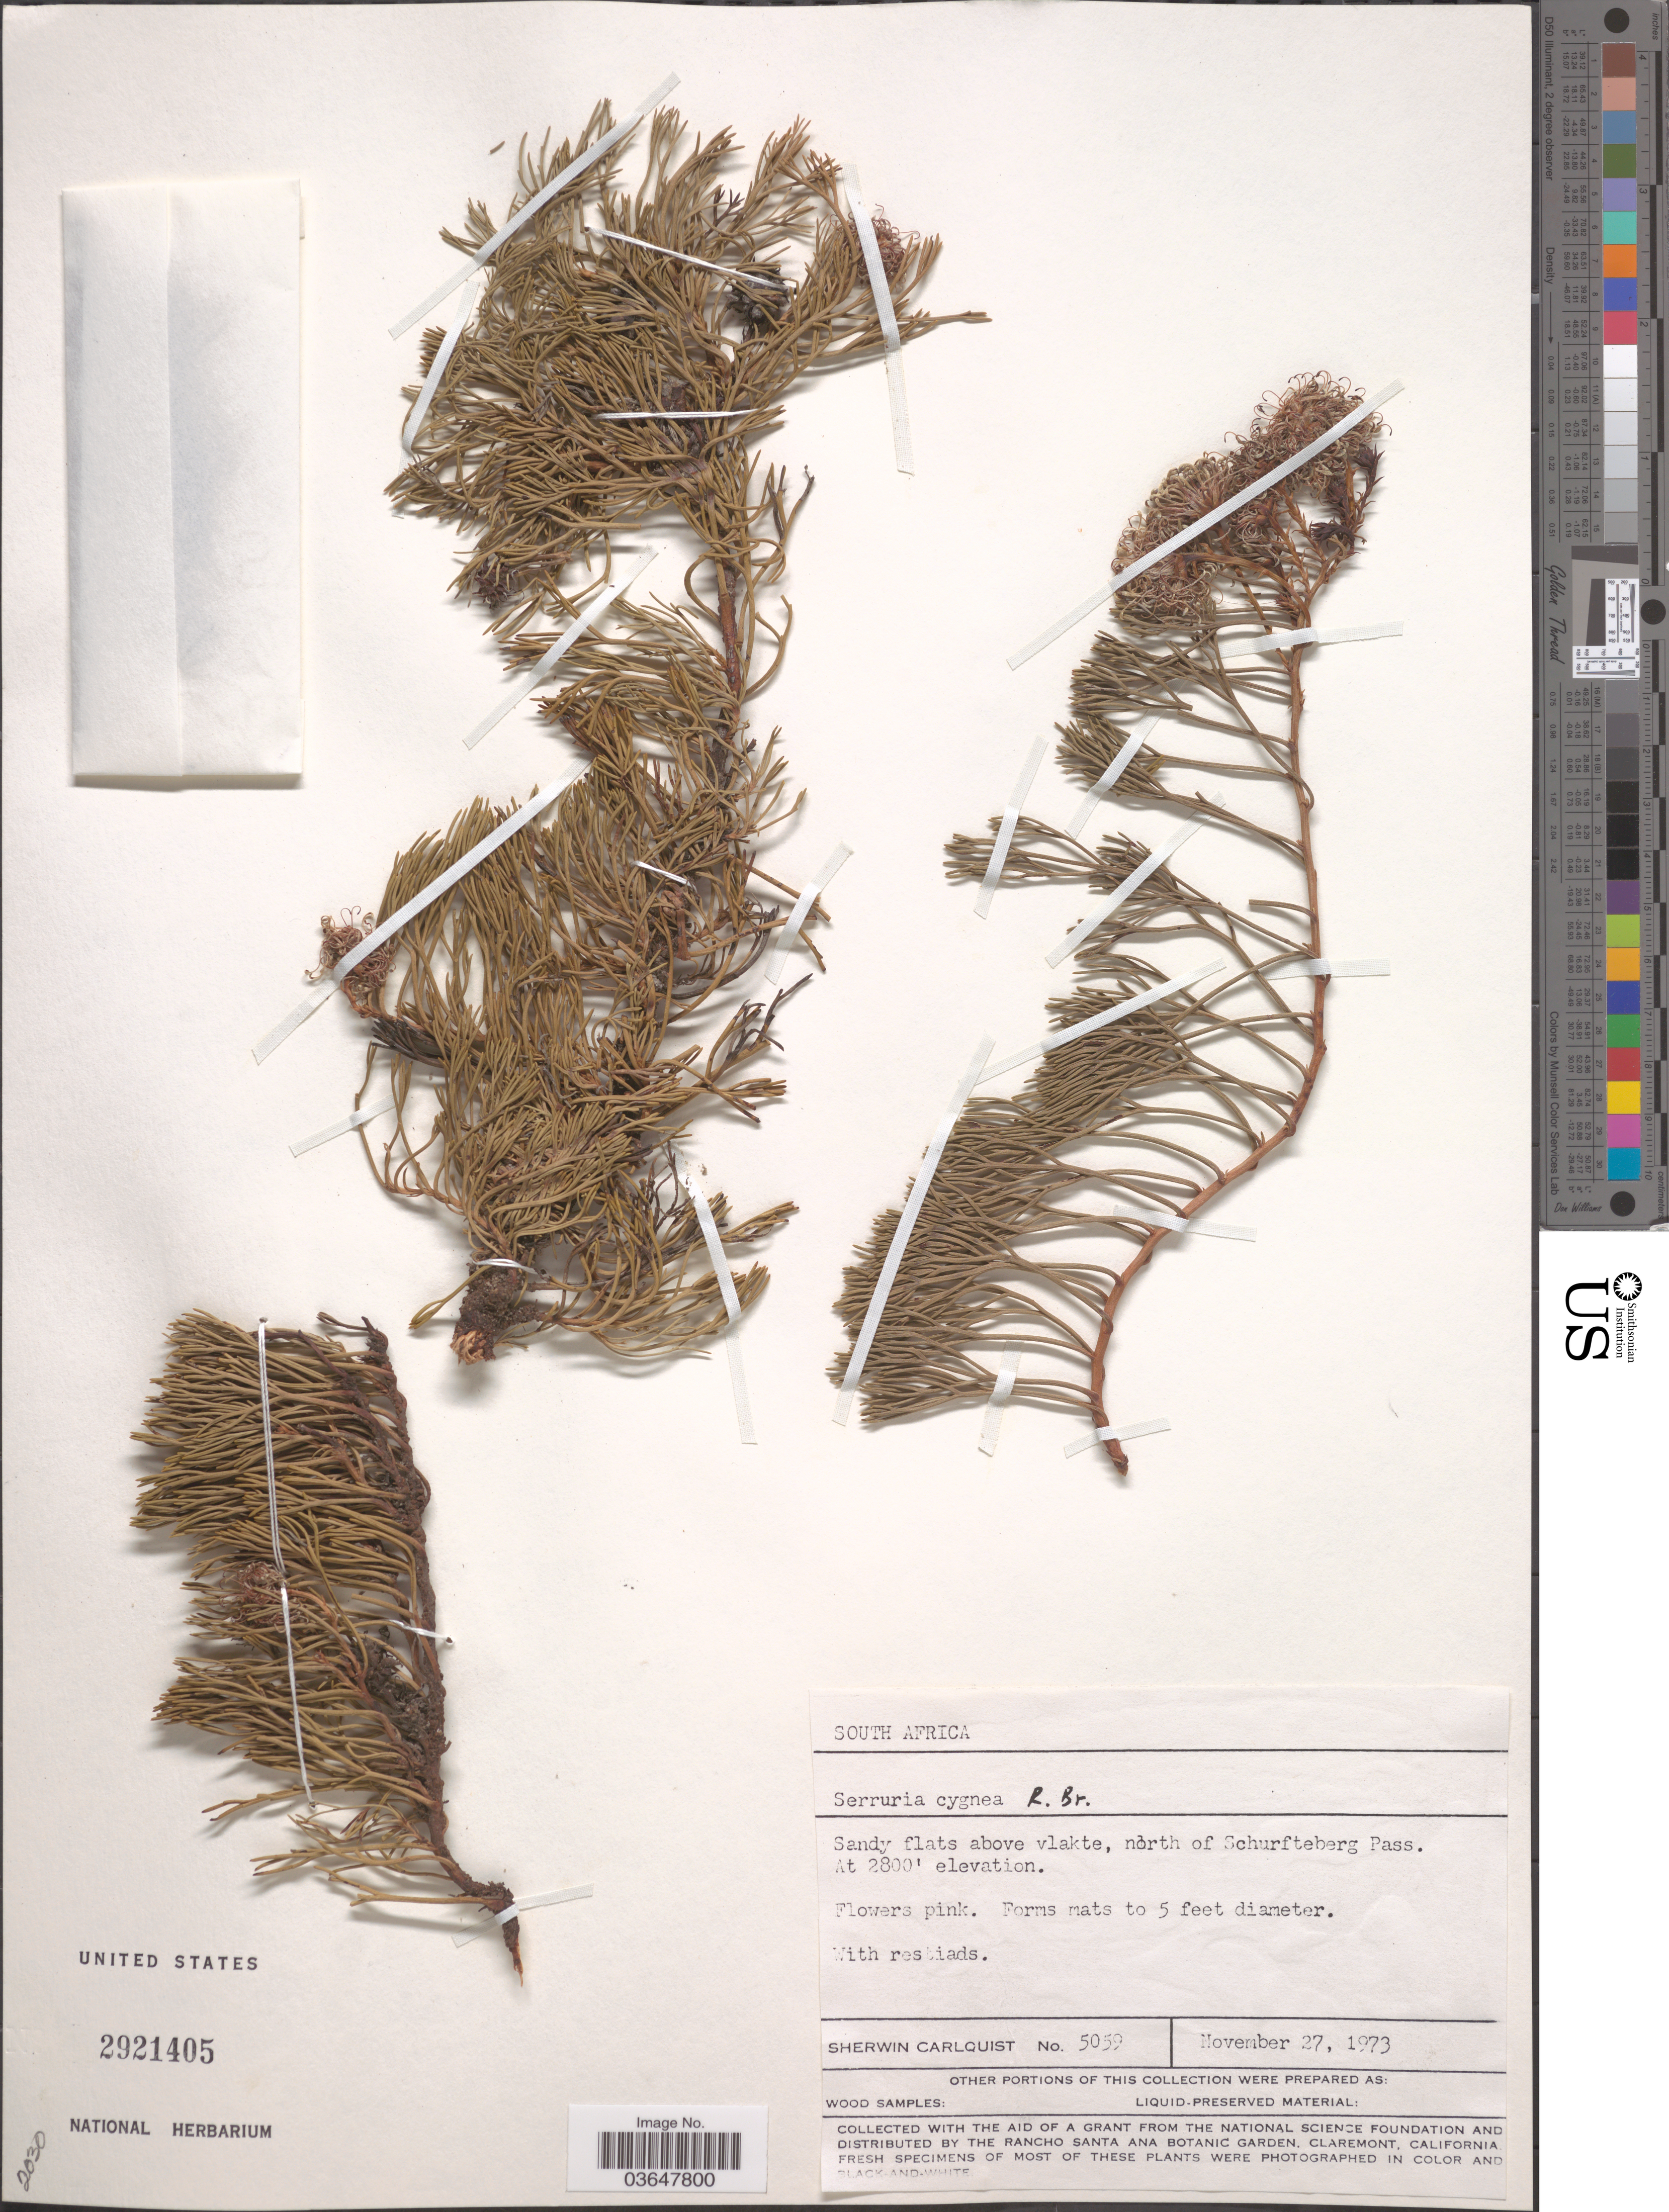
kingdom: Plantae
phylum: Tracheophyta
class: Magnoliopsida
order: Proteales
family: Proteaceae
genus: Serruria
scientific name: Serruria cygnea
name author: R. Br.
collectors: S. Carlquist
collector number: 5059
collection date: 1973-11-27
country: South Africa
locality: Sandy flats above vlakte, north of Schurfteberg Pass.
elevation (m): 853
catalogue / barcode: US 2921405